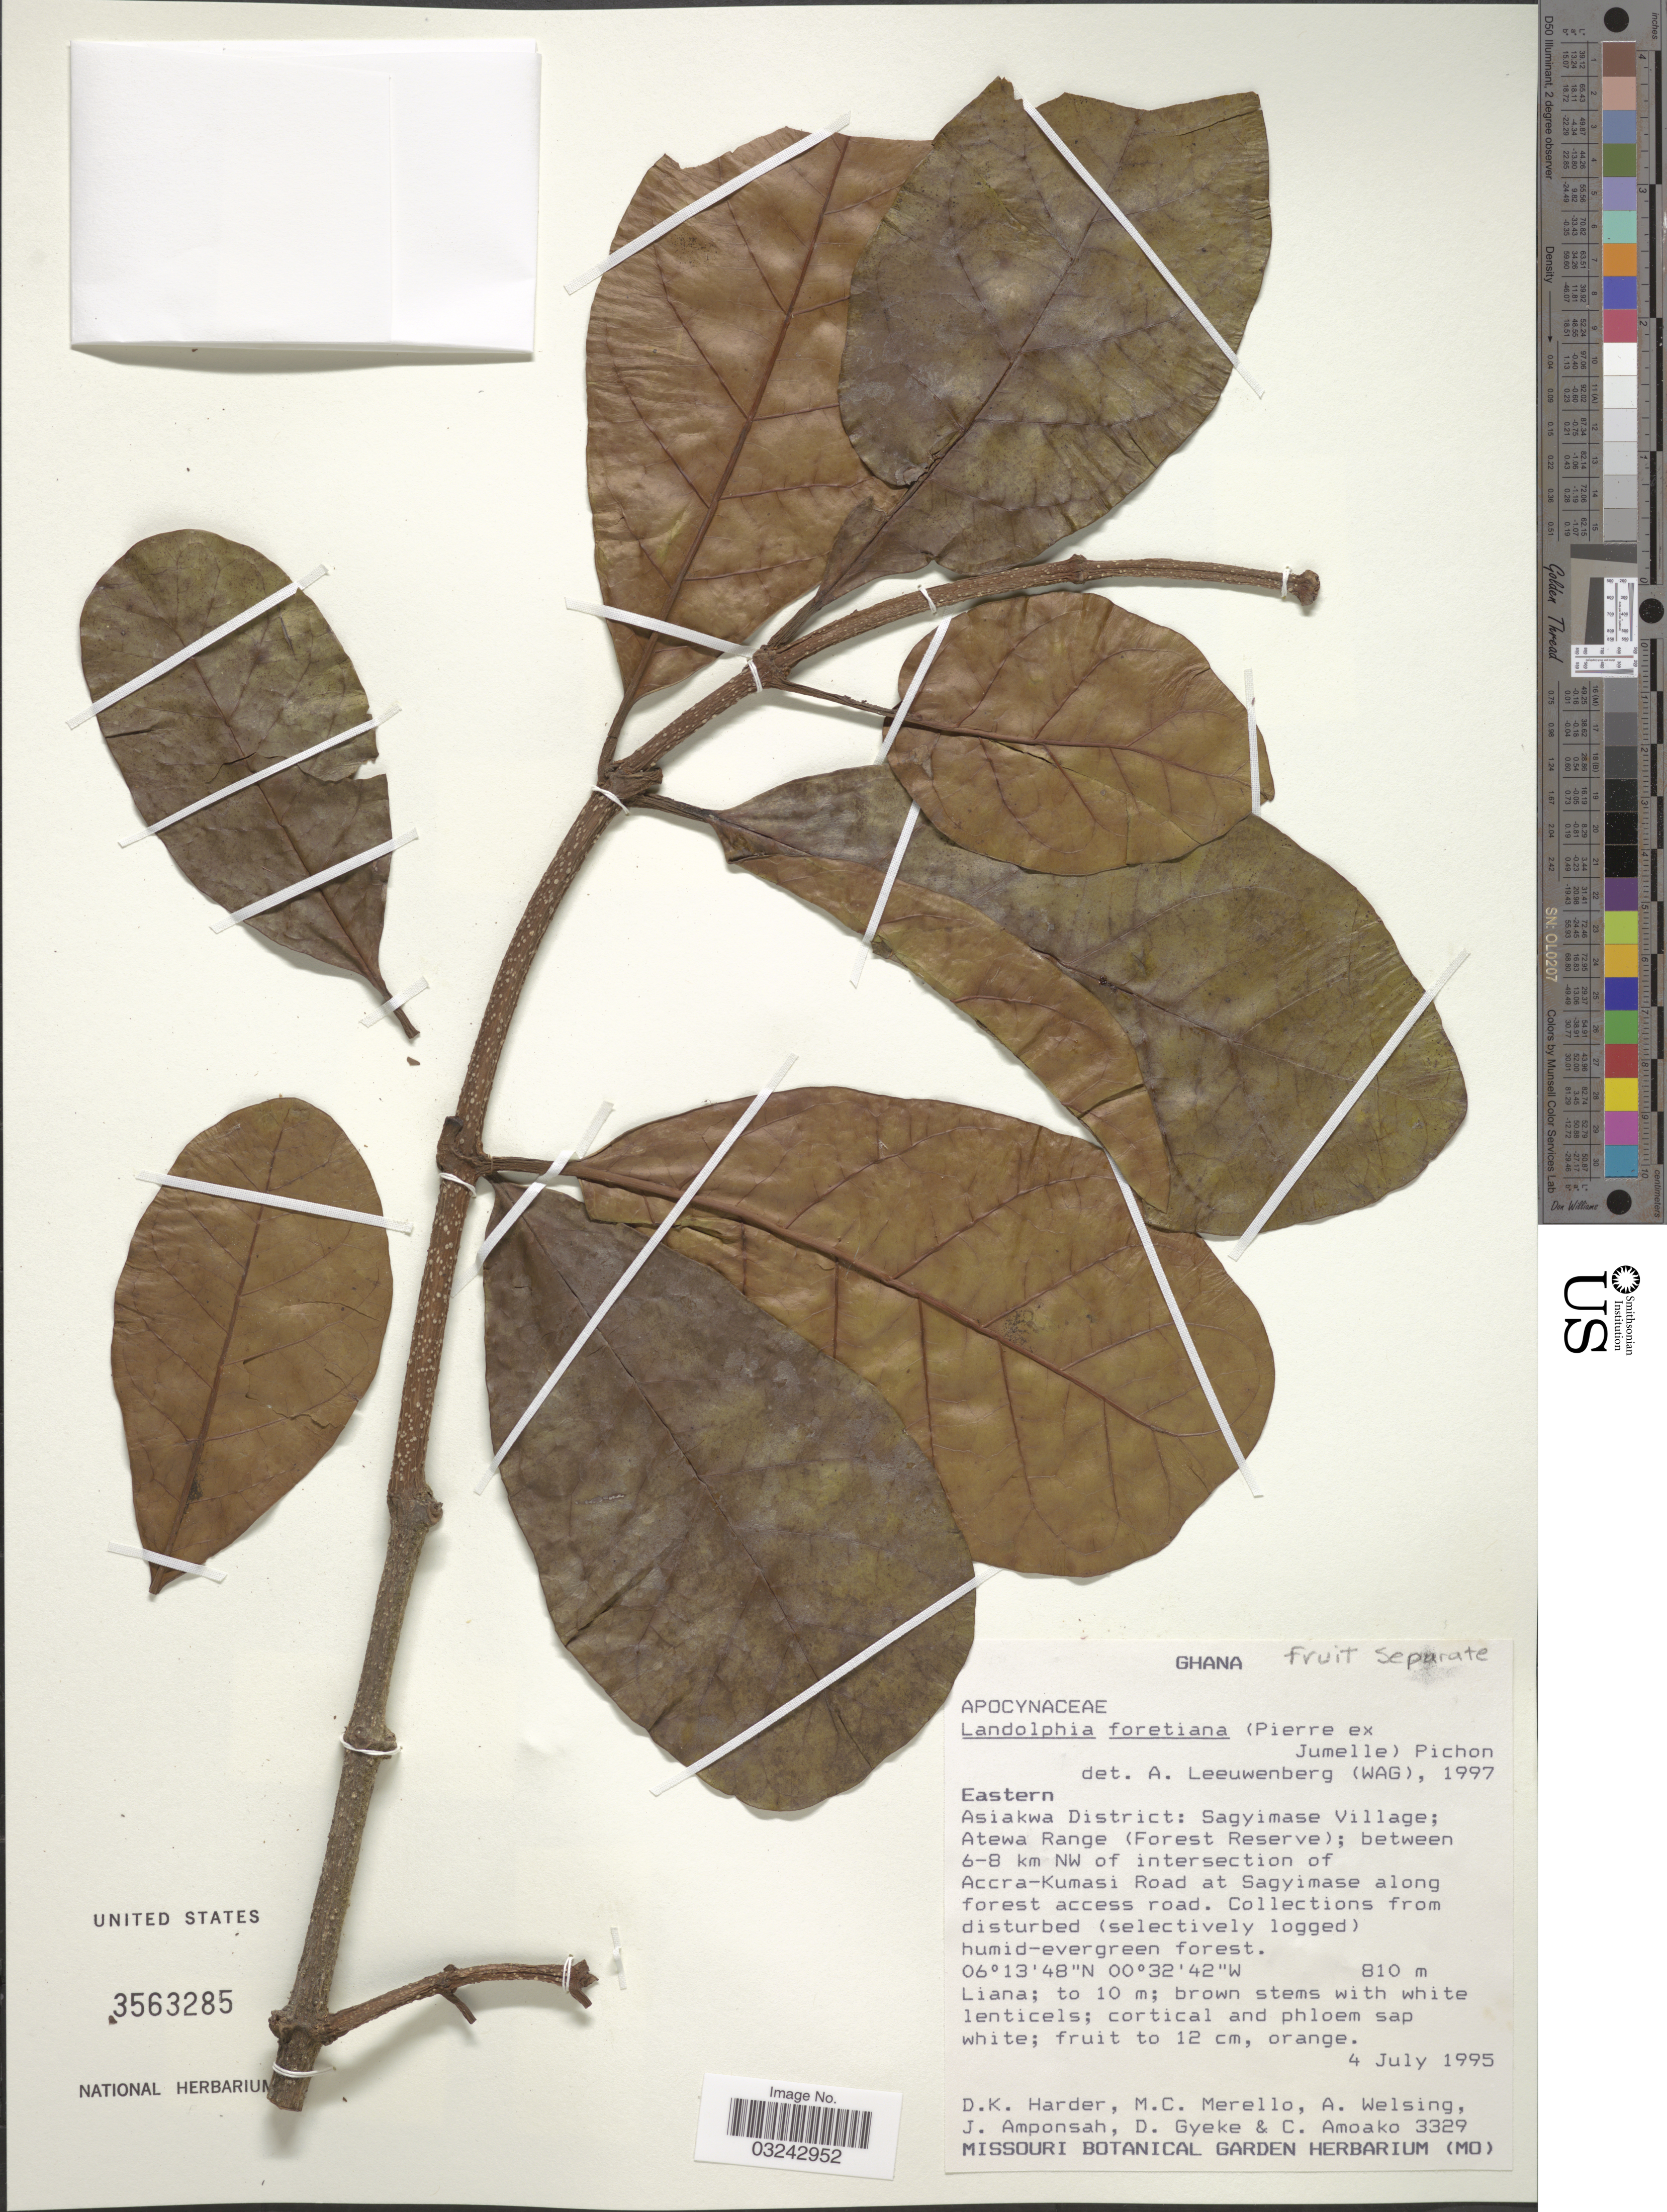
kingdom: Plantae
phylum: Tracheophyta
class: Magnoliopsida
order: Gentianales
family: Apocynaceae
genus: Landolphia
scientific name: Landolphia foretiana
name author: (Pierre ex Jum.) Pichon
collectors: D. Harder, M. Merello, A. Welsing, J. Amponsah & et al.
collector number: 3329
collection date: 1995-07-04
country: Ghana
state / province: Eastern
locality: Asiakwa District: Sagyimase Village; Atewa Range (Forest Reserve); between 6-8 km NW of intersection of Accra-Kumasi Road at Sagyimase along forest access road.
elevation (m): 810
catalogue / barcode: US 3563285